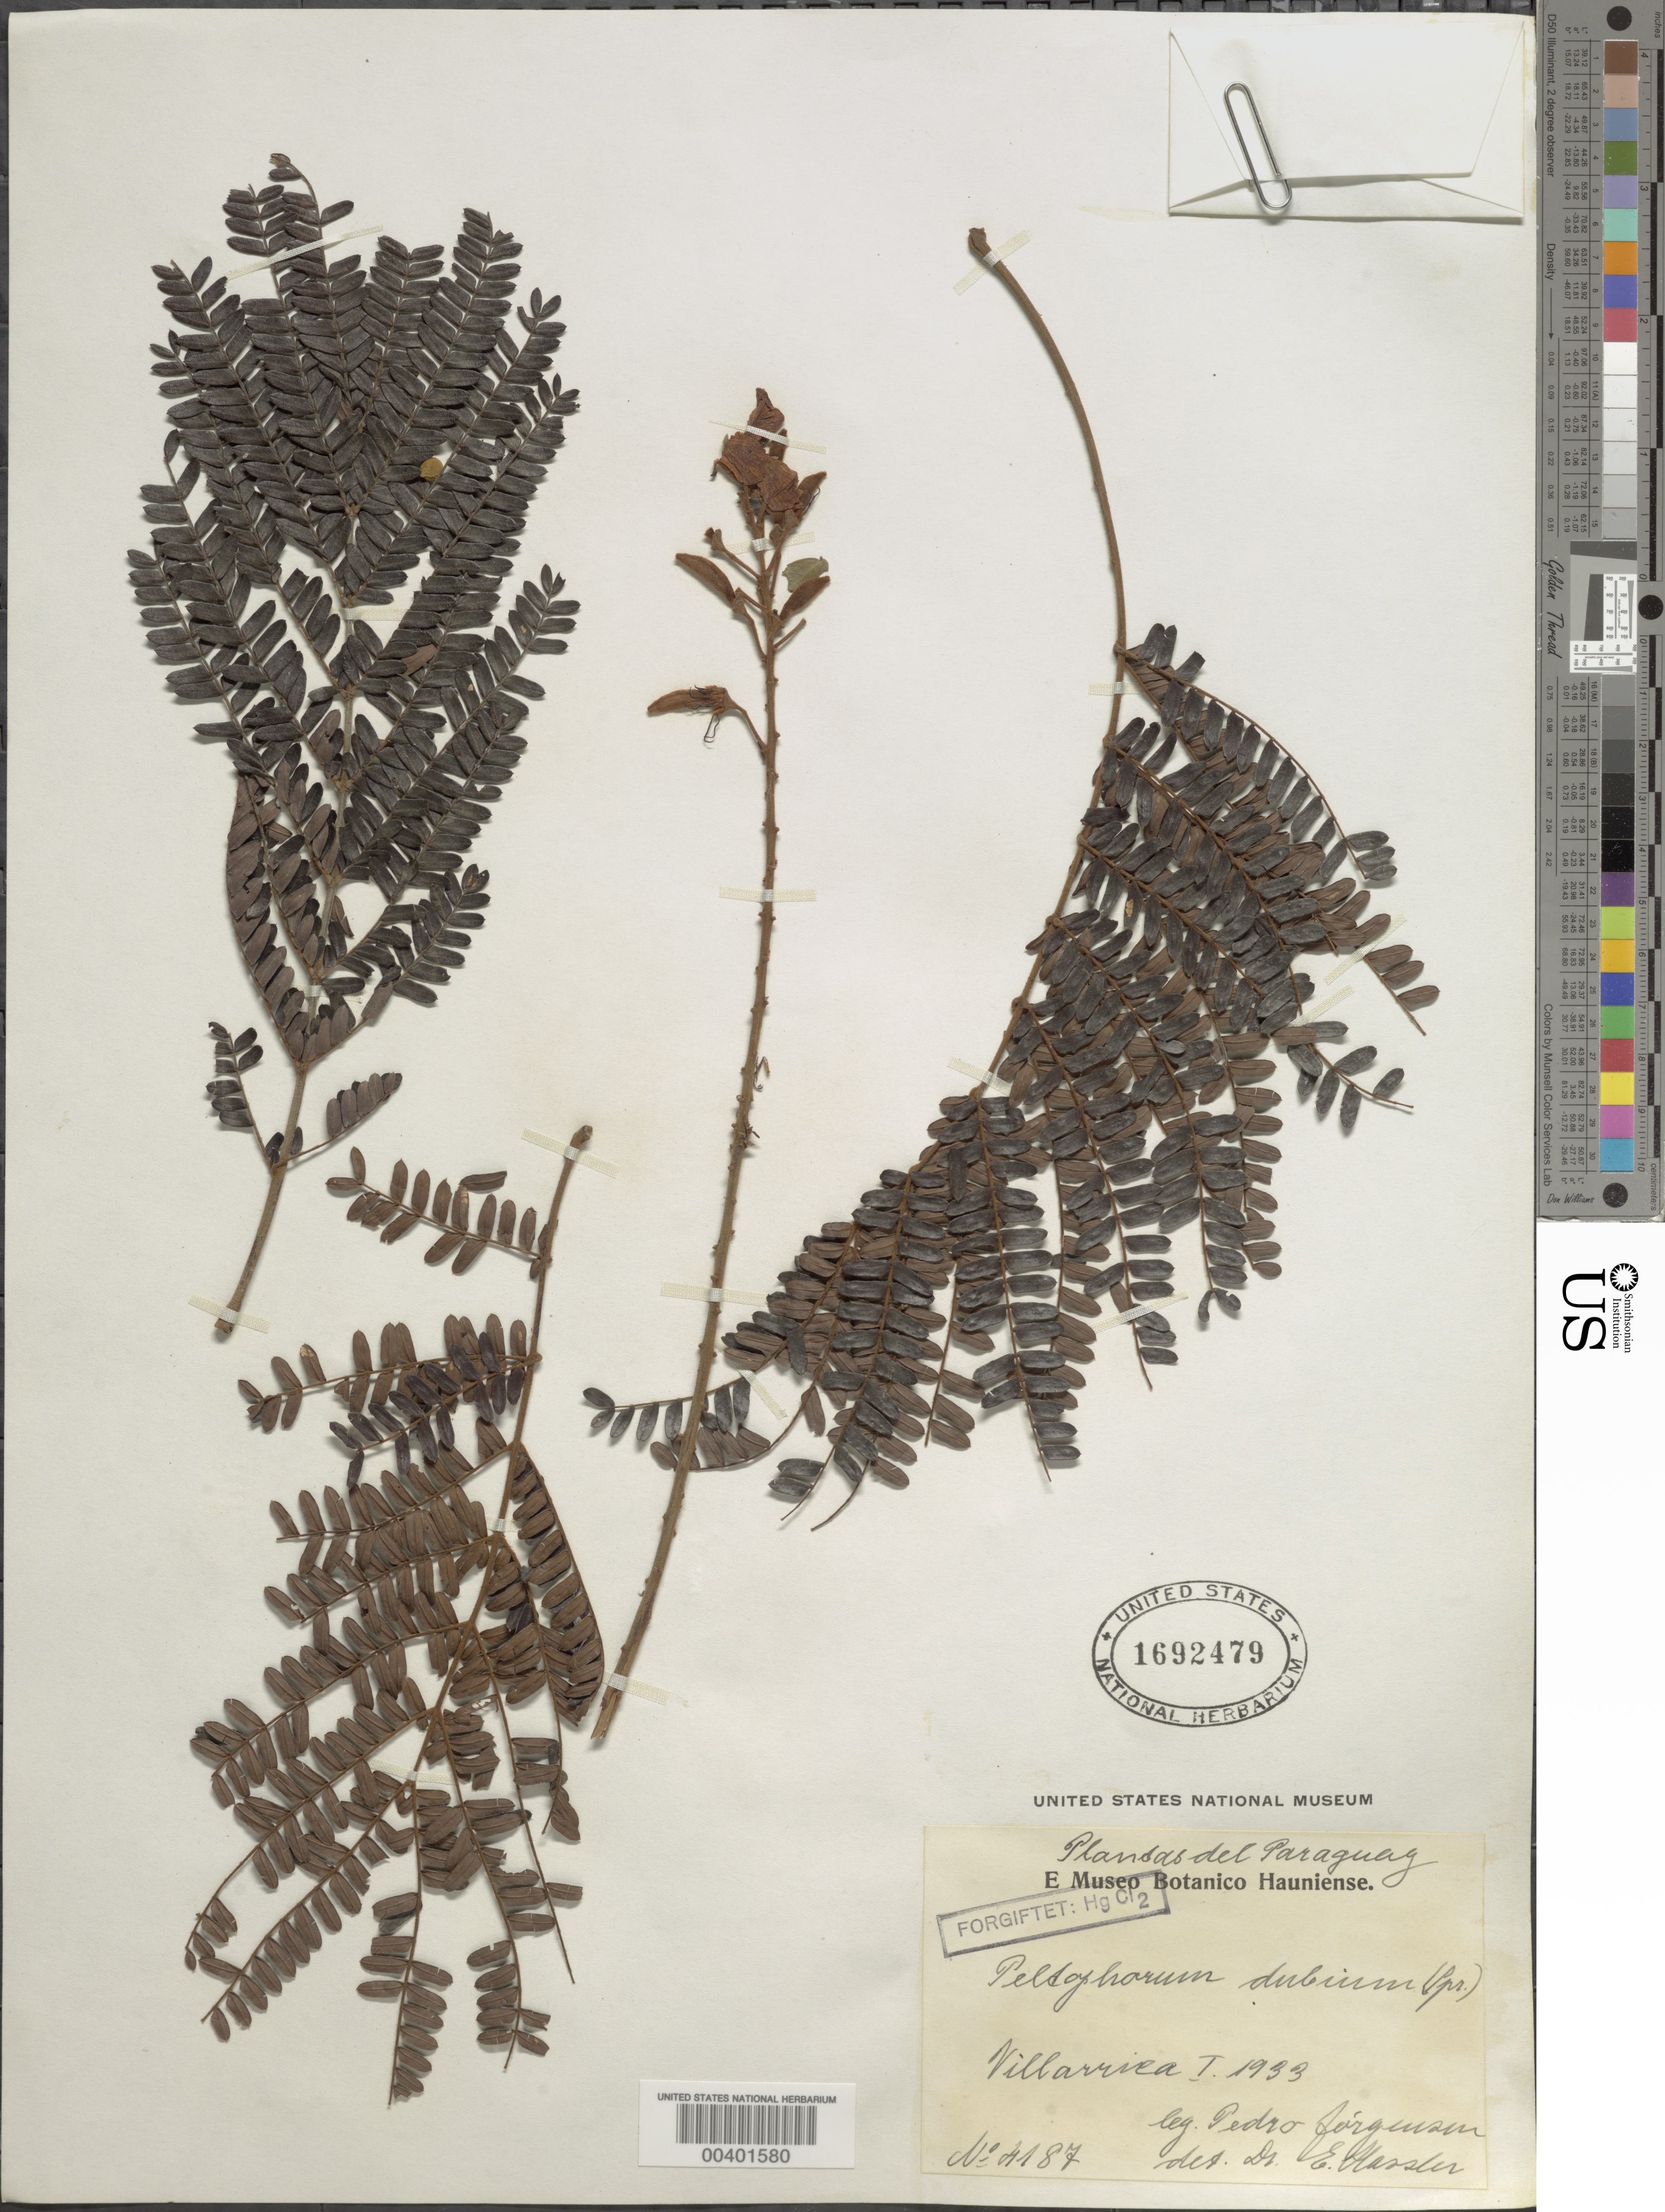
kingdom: Plantae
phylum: Tracheophyta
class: Magnoliopsida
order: Fabales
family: Fabaceae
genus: Peltophorum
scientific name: Peltophorum dubium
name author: (Spreng.) Taub.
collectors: P. Jorgensen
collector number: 4187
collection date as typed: Jan 1933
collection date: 1933-01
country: Paraguay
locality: Villarica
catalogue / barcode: US 1692479